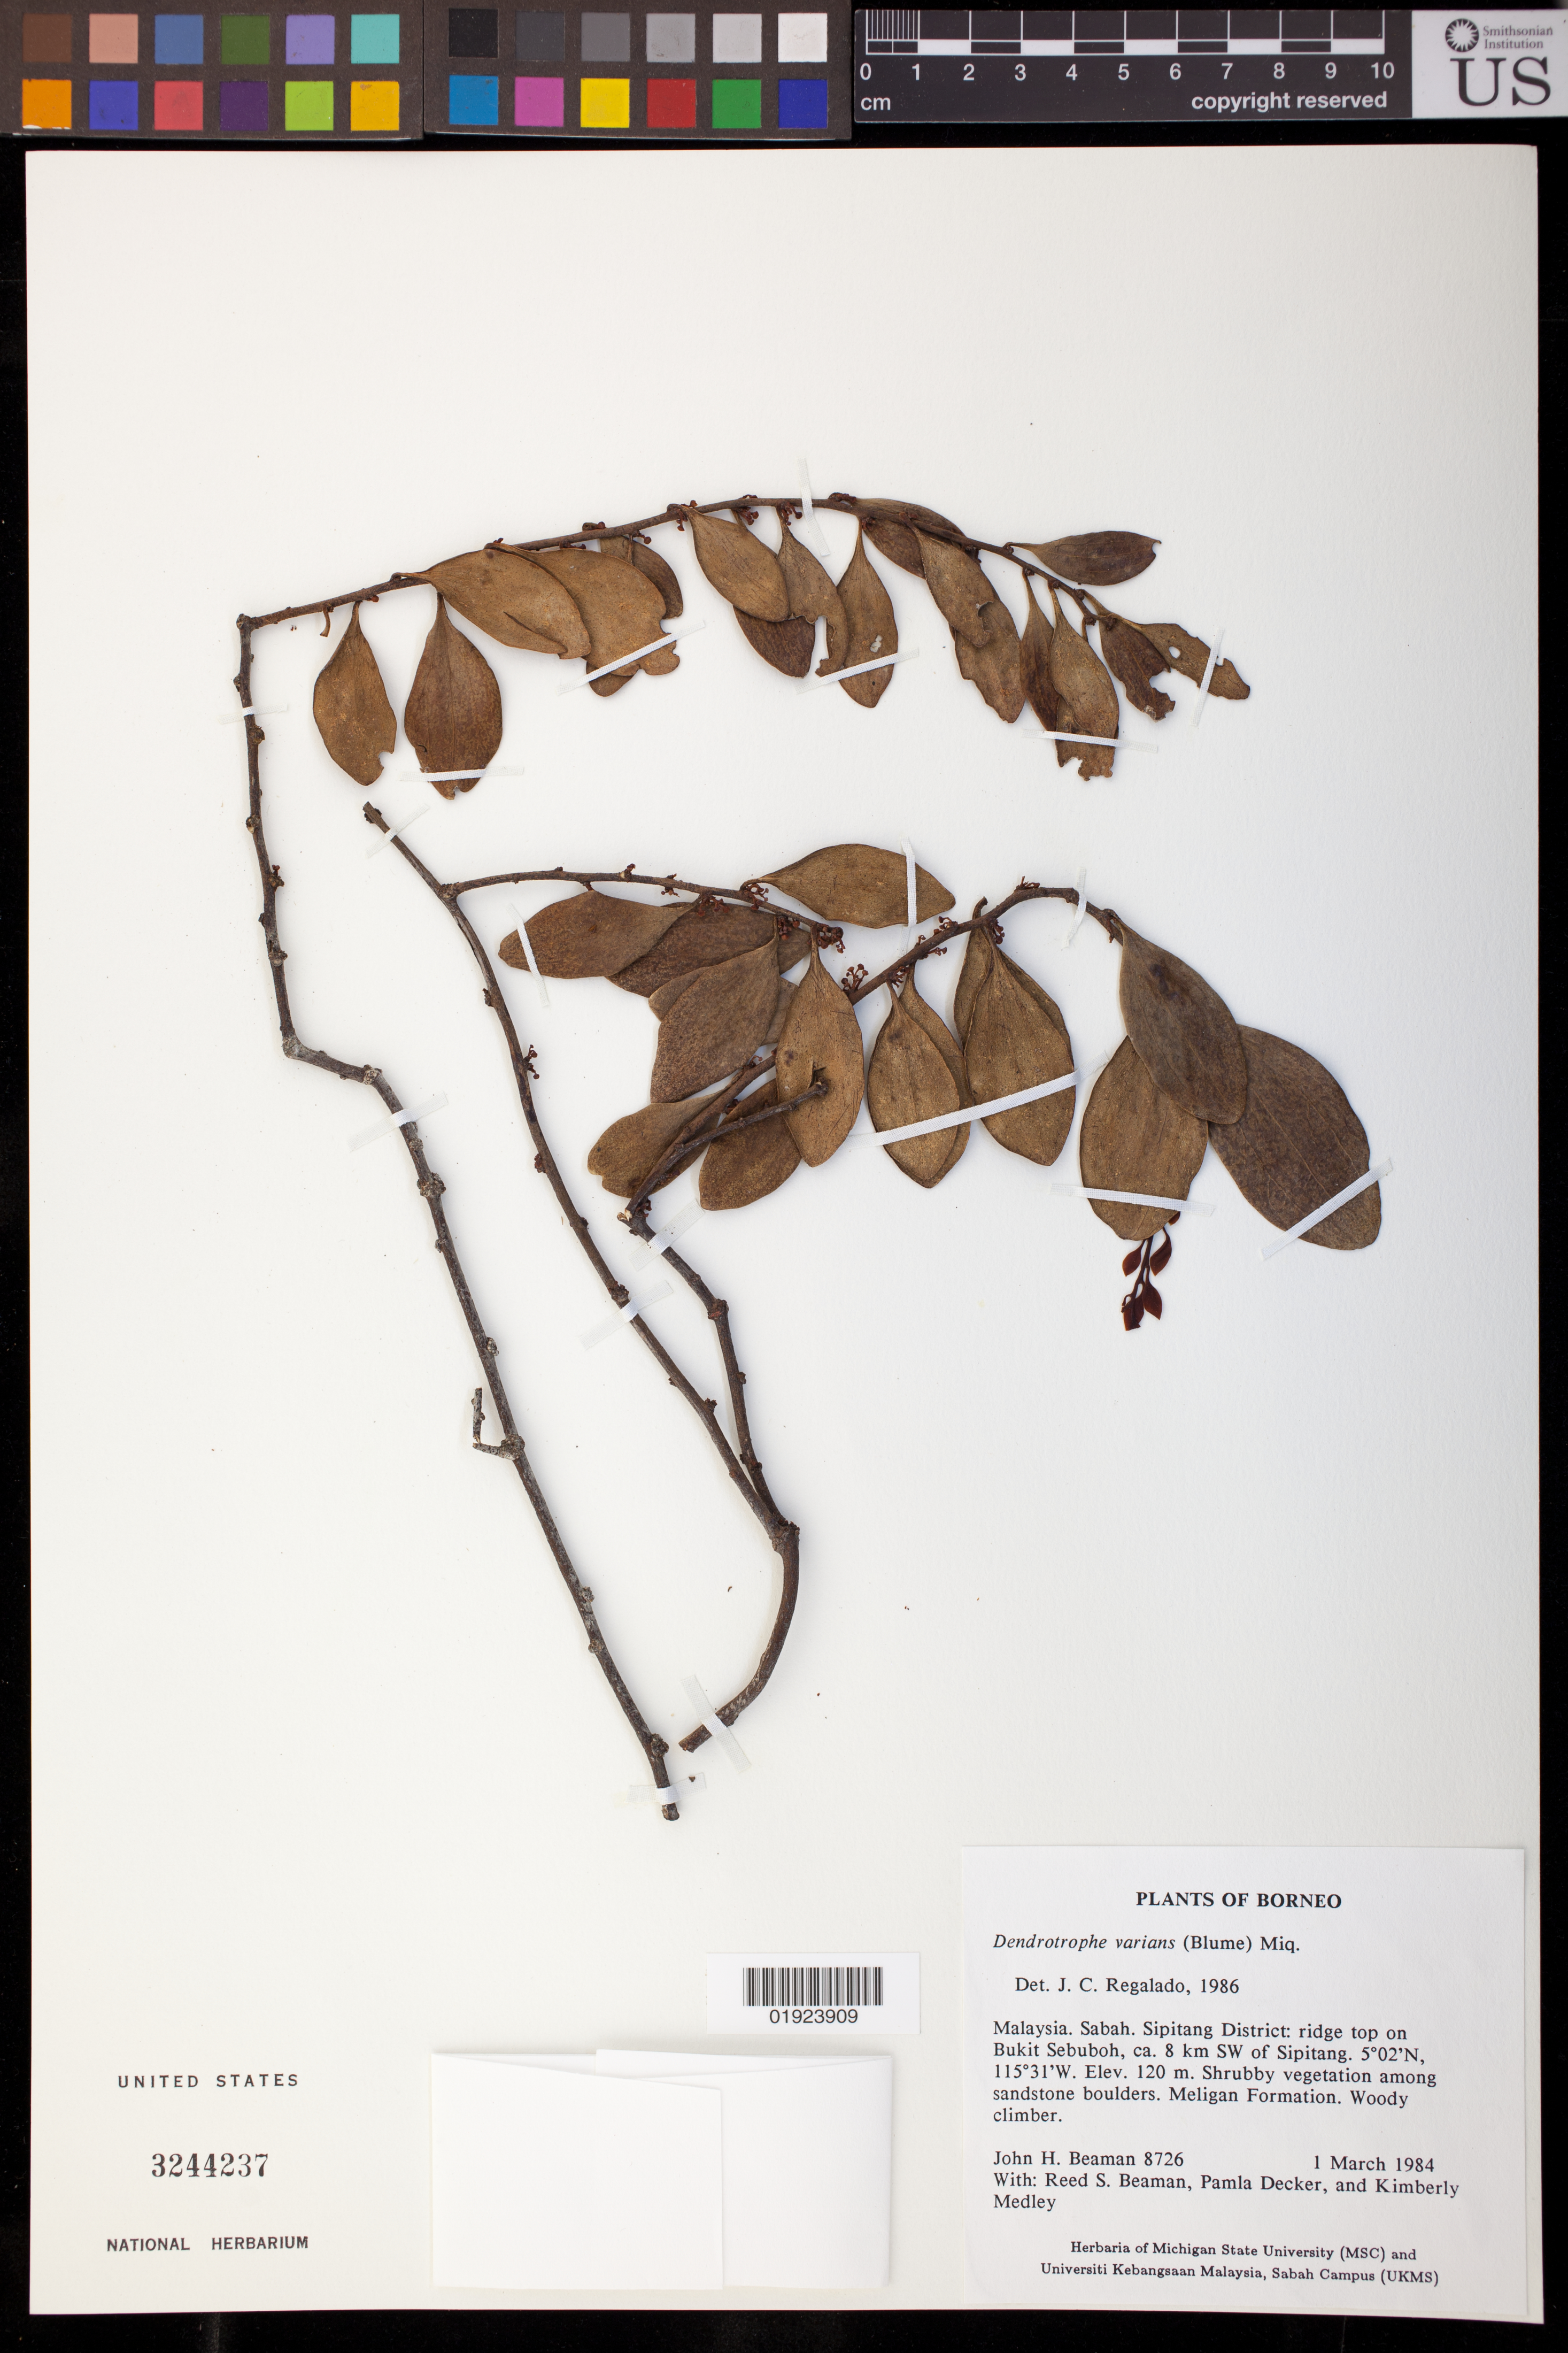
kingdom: Plantae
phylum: Tracheophyta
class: Magnoliopsida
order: Santalales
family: Amphorogynaceae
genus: Dendrotrophe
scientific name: Dendrotrophe varians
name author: (Blume) Miq.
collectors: J. H. Beaman, R. S. Beaman, P. Decker & K. Medley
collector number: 8726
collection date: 1984-03-01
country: Malaysia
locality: Sipitang District: ridge top on Bukit Sebuboh, ca. 8 km SW of Sipitang.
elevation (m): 120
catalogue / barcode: US 3244237